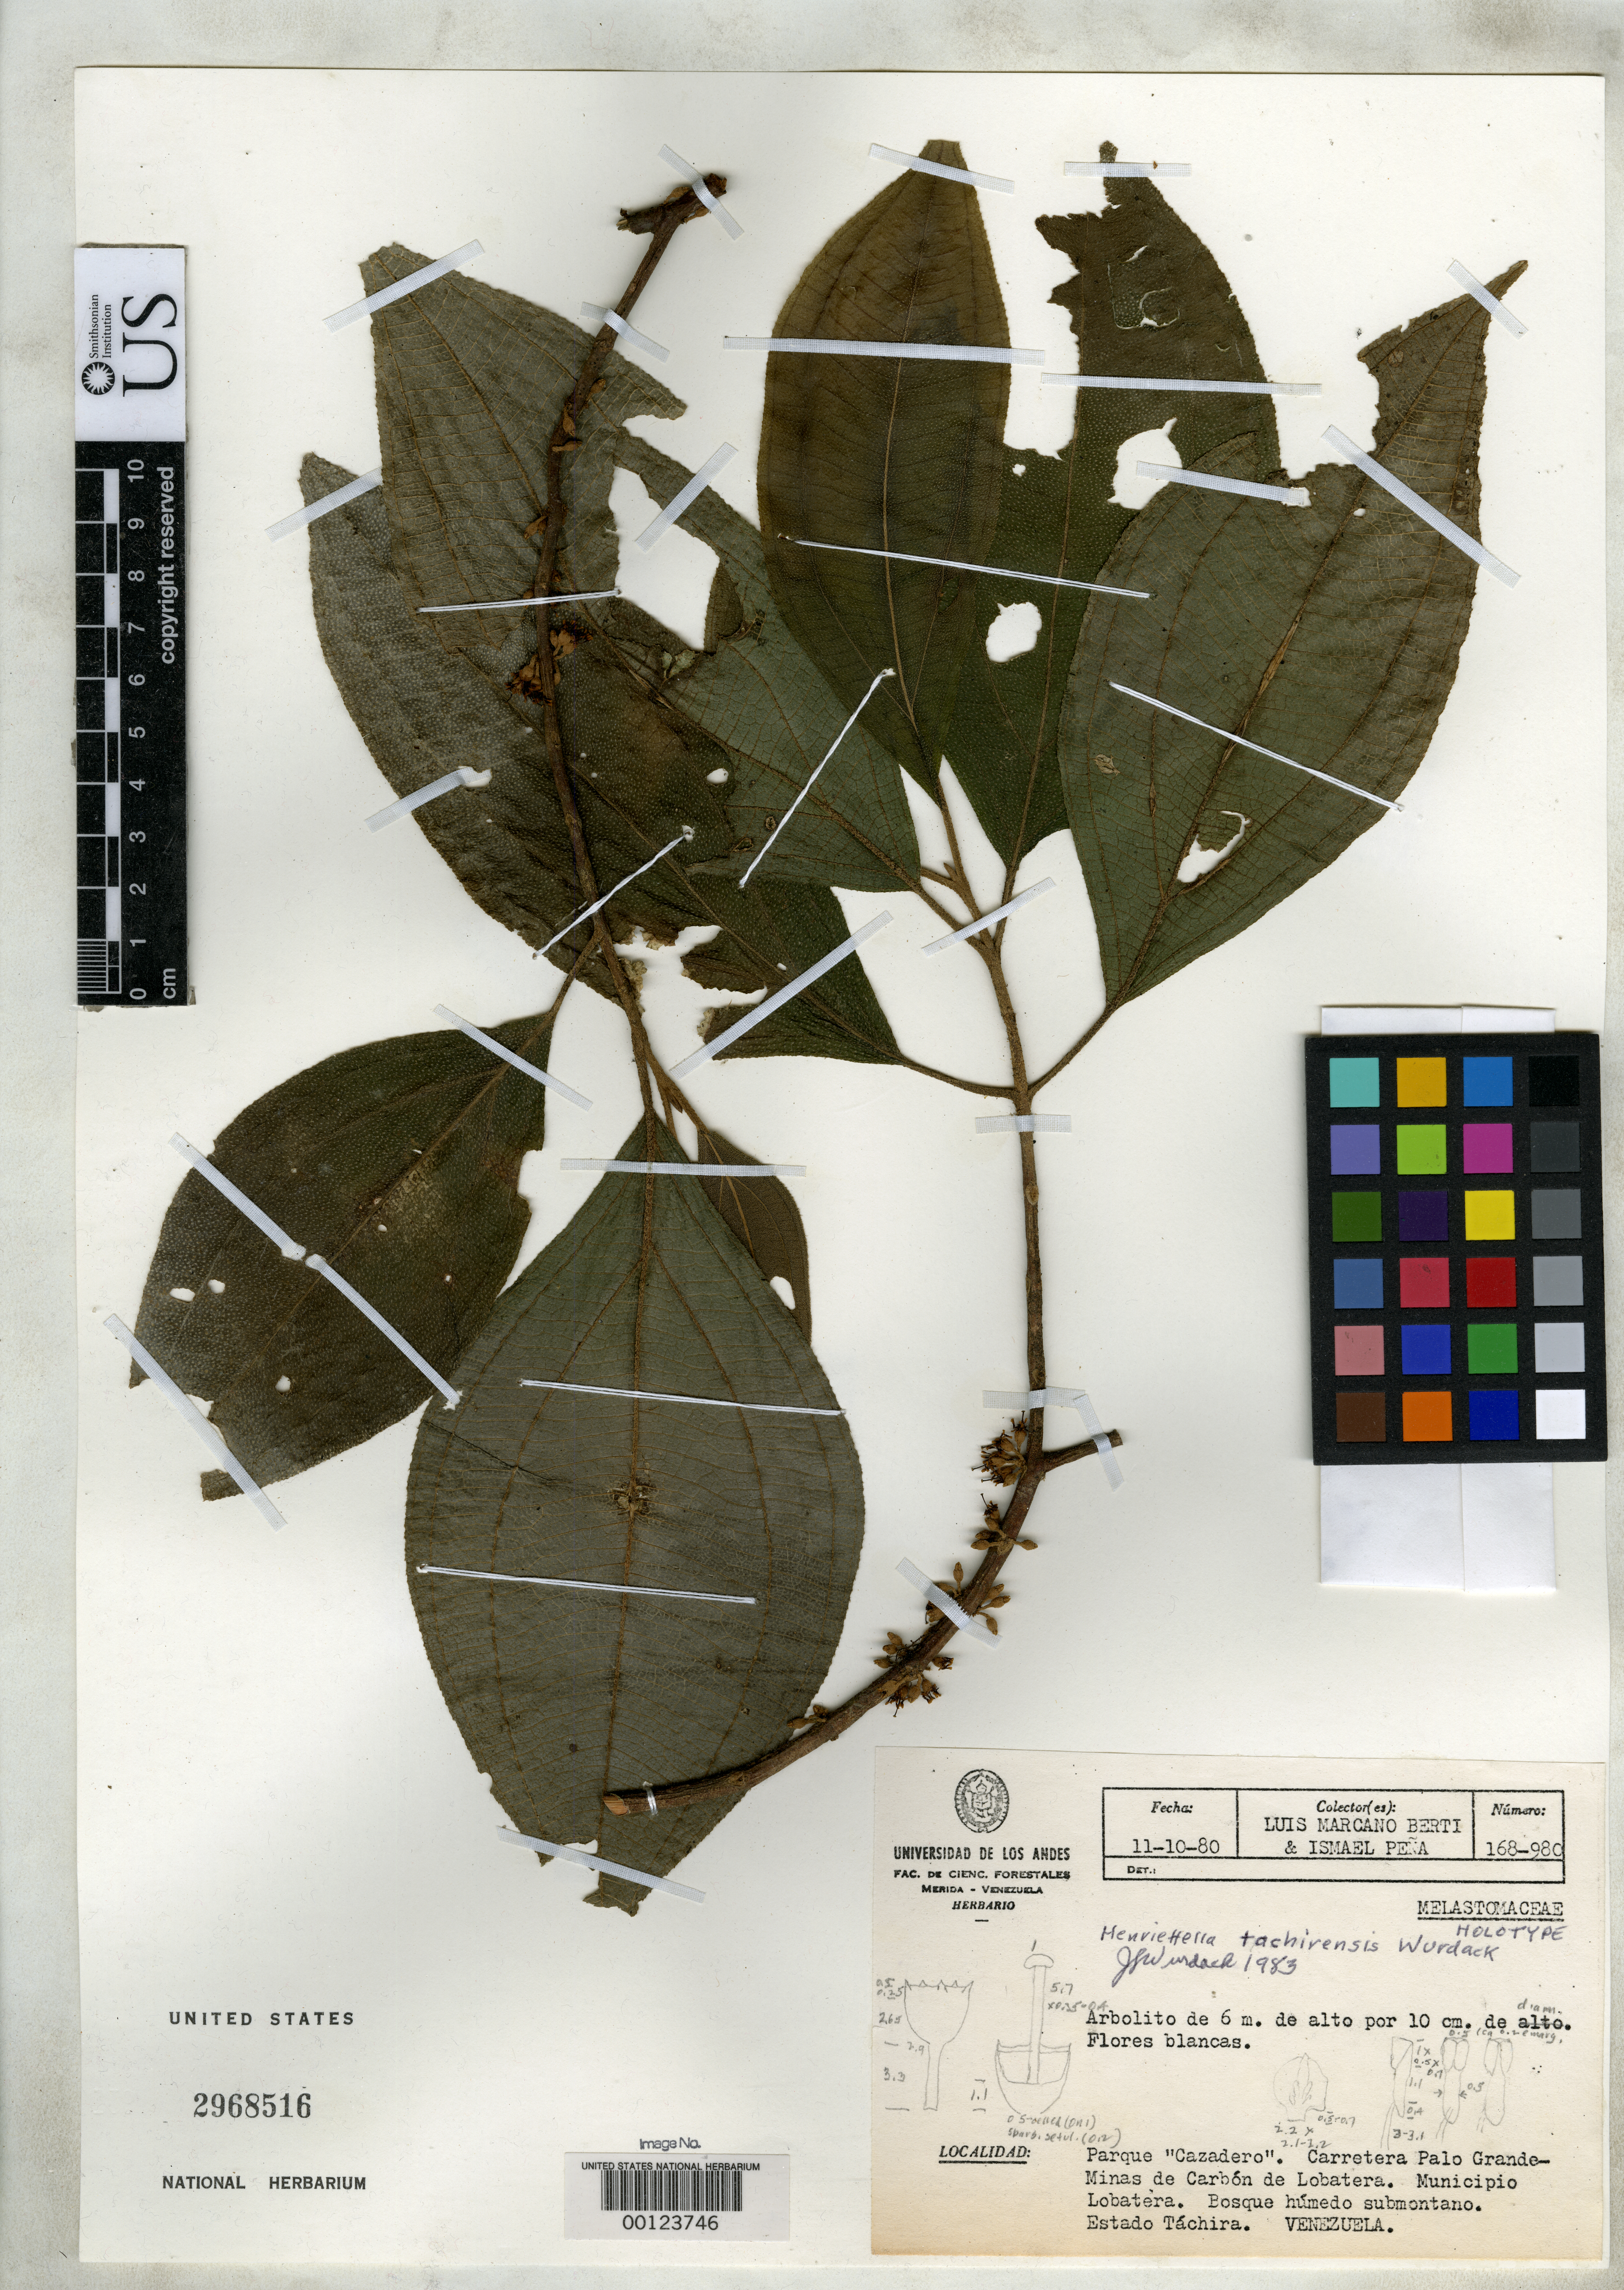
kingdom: Plantae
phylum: Tracheophyta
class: Magnoliopsida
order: Myrtales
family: Melastomataceae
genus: Henriettella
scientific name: Henriettella tachirensis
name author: Wurdack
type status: Holotype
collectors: L. Marcano-Berti & I. Pena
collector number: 168-980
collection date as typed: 11 Oct 1980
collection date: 1980-10-11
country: Venezuela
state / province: Tachira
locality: Pargue "Cazadero", Carretera Palo Grande-minas de Carbon de Lobatera, Municipio Lobatera.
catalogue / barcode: US 2968516